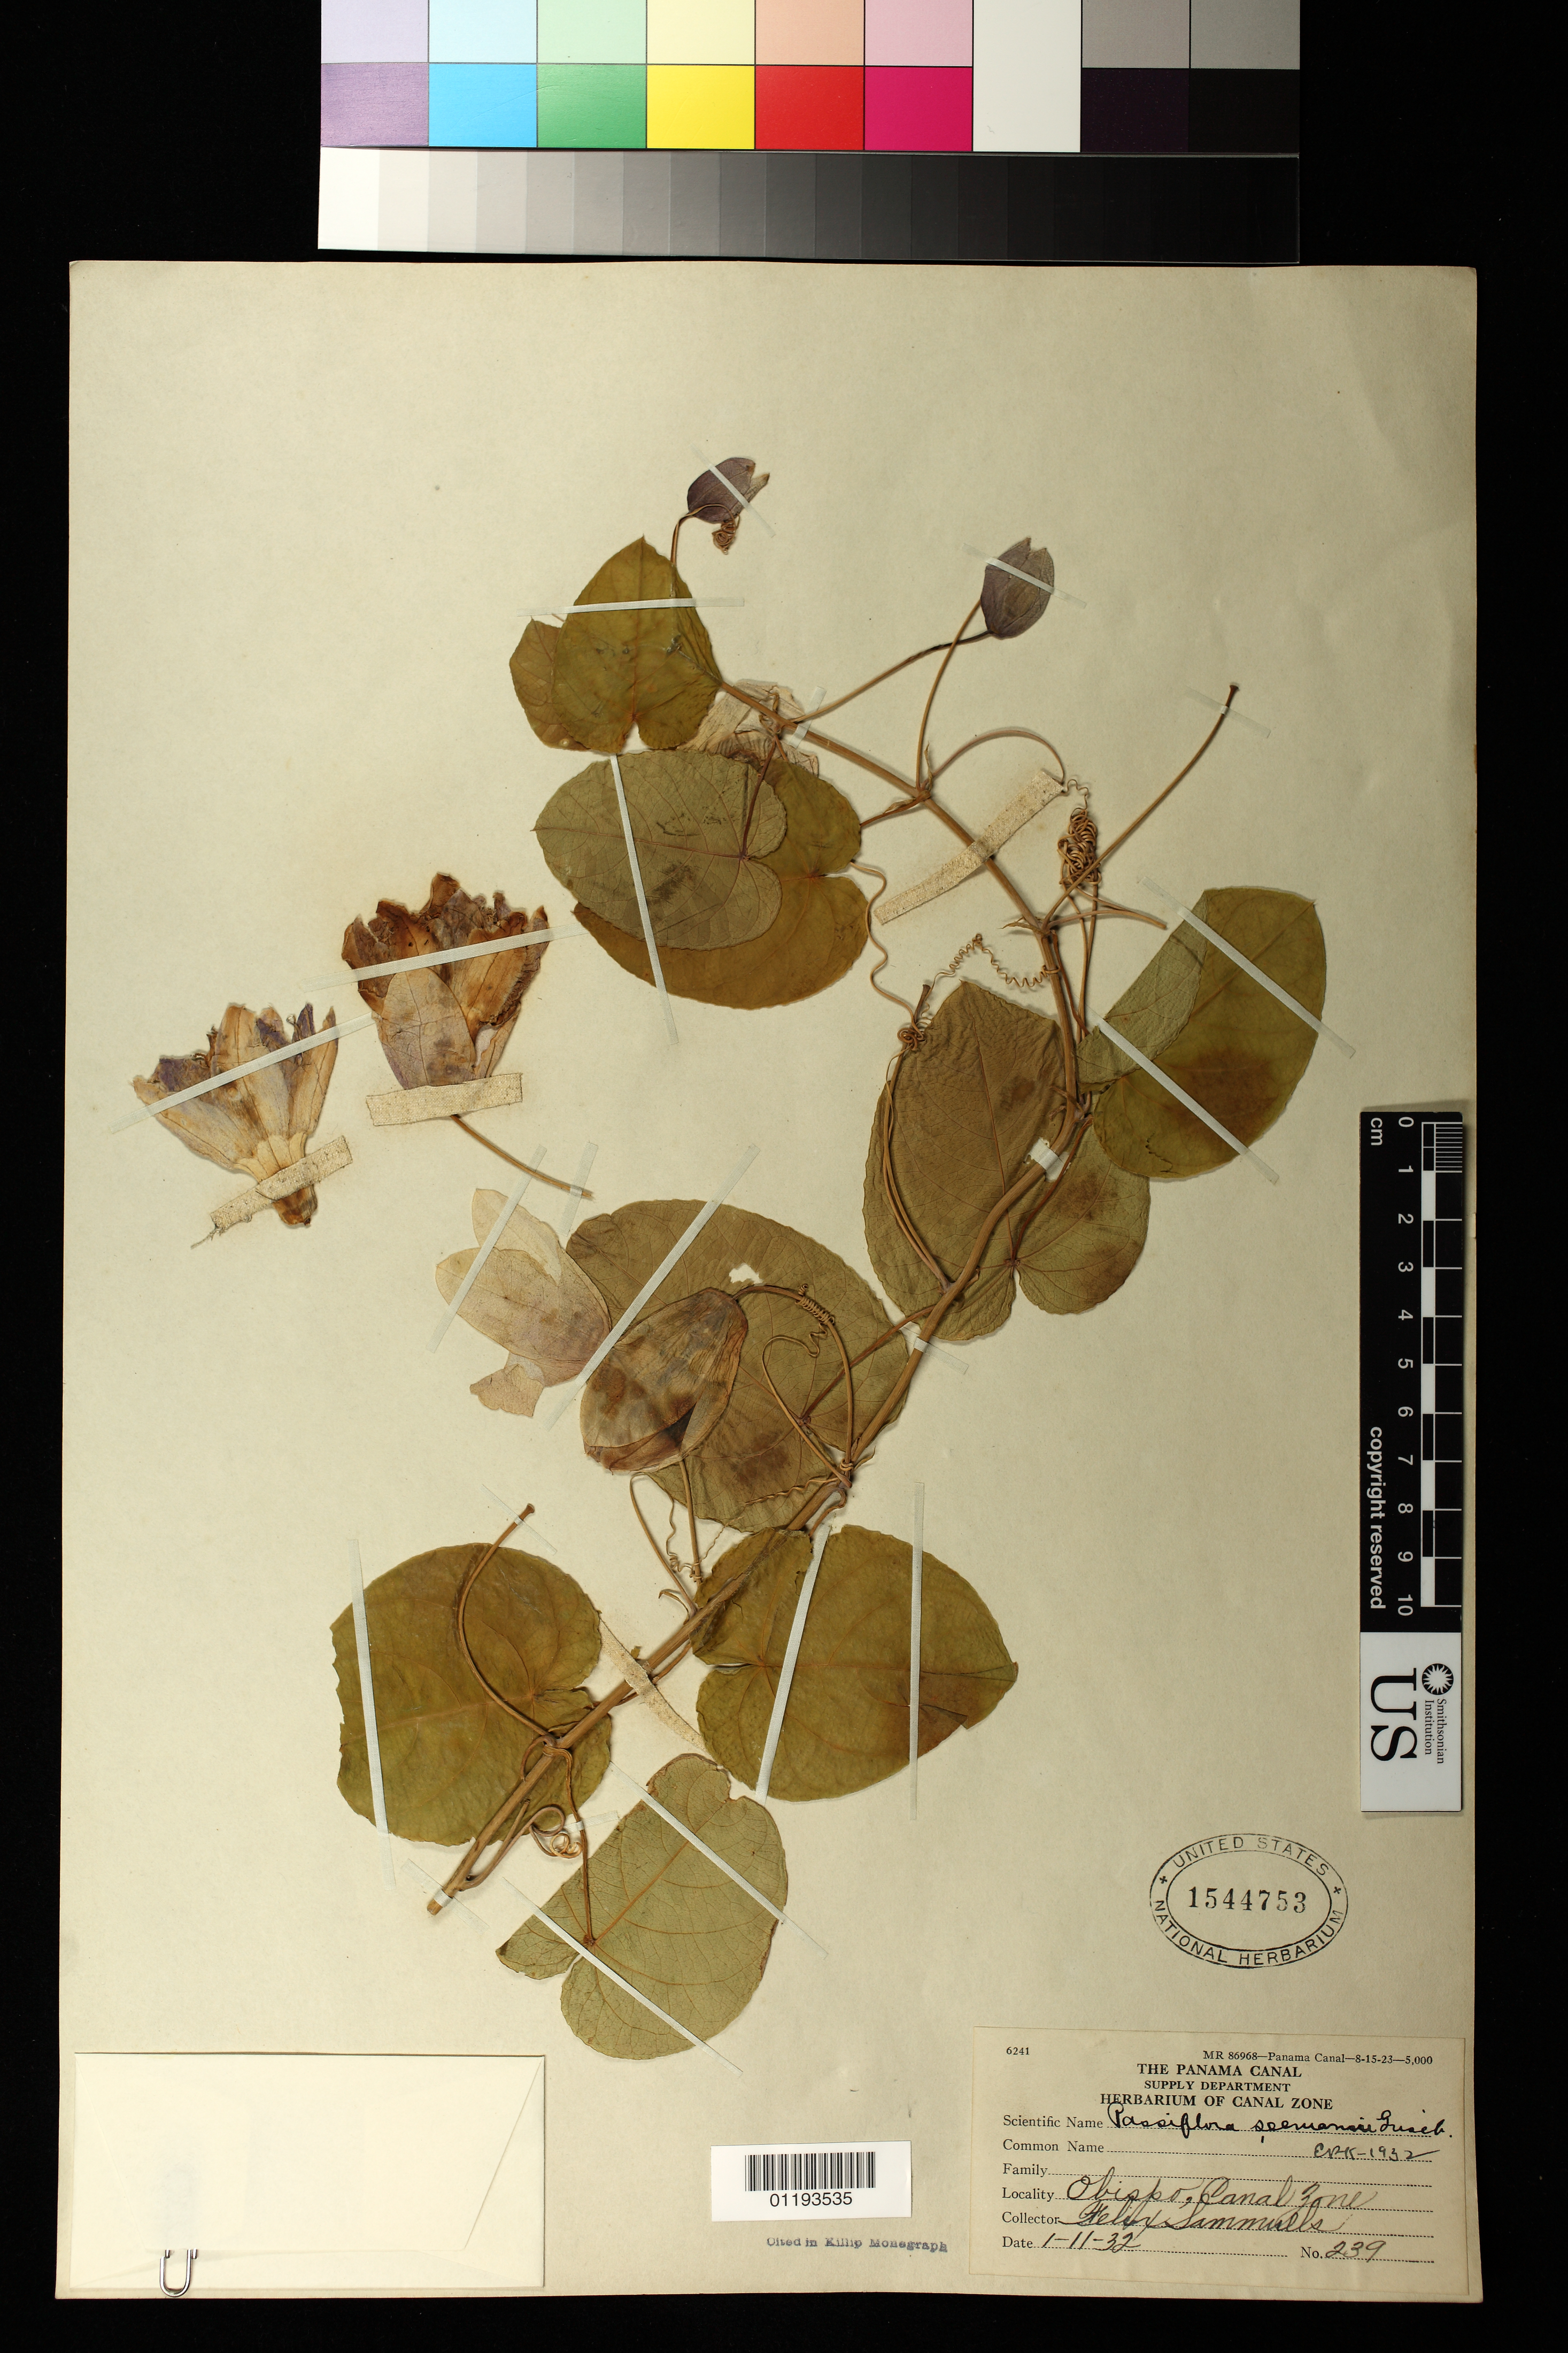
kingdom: Plantae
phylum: Tracheophyta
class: Magnoliopsida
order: Malpighiales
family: Passifloraceae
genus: Passiflora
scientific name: Passiflora seemannii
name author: Griseb.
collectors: F. Sammuels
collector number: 239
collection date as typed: Jan 11 1932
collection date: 1932-01-11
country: Panama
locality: Obispo, Canal Zone.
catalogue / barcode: US 1544753